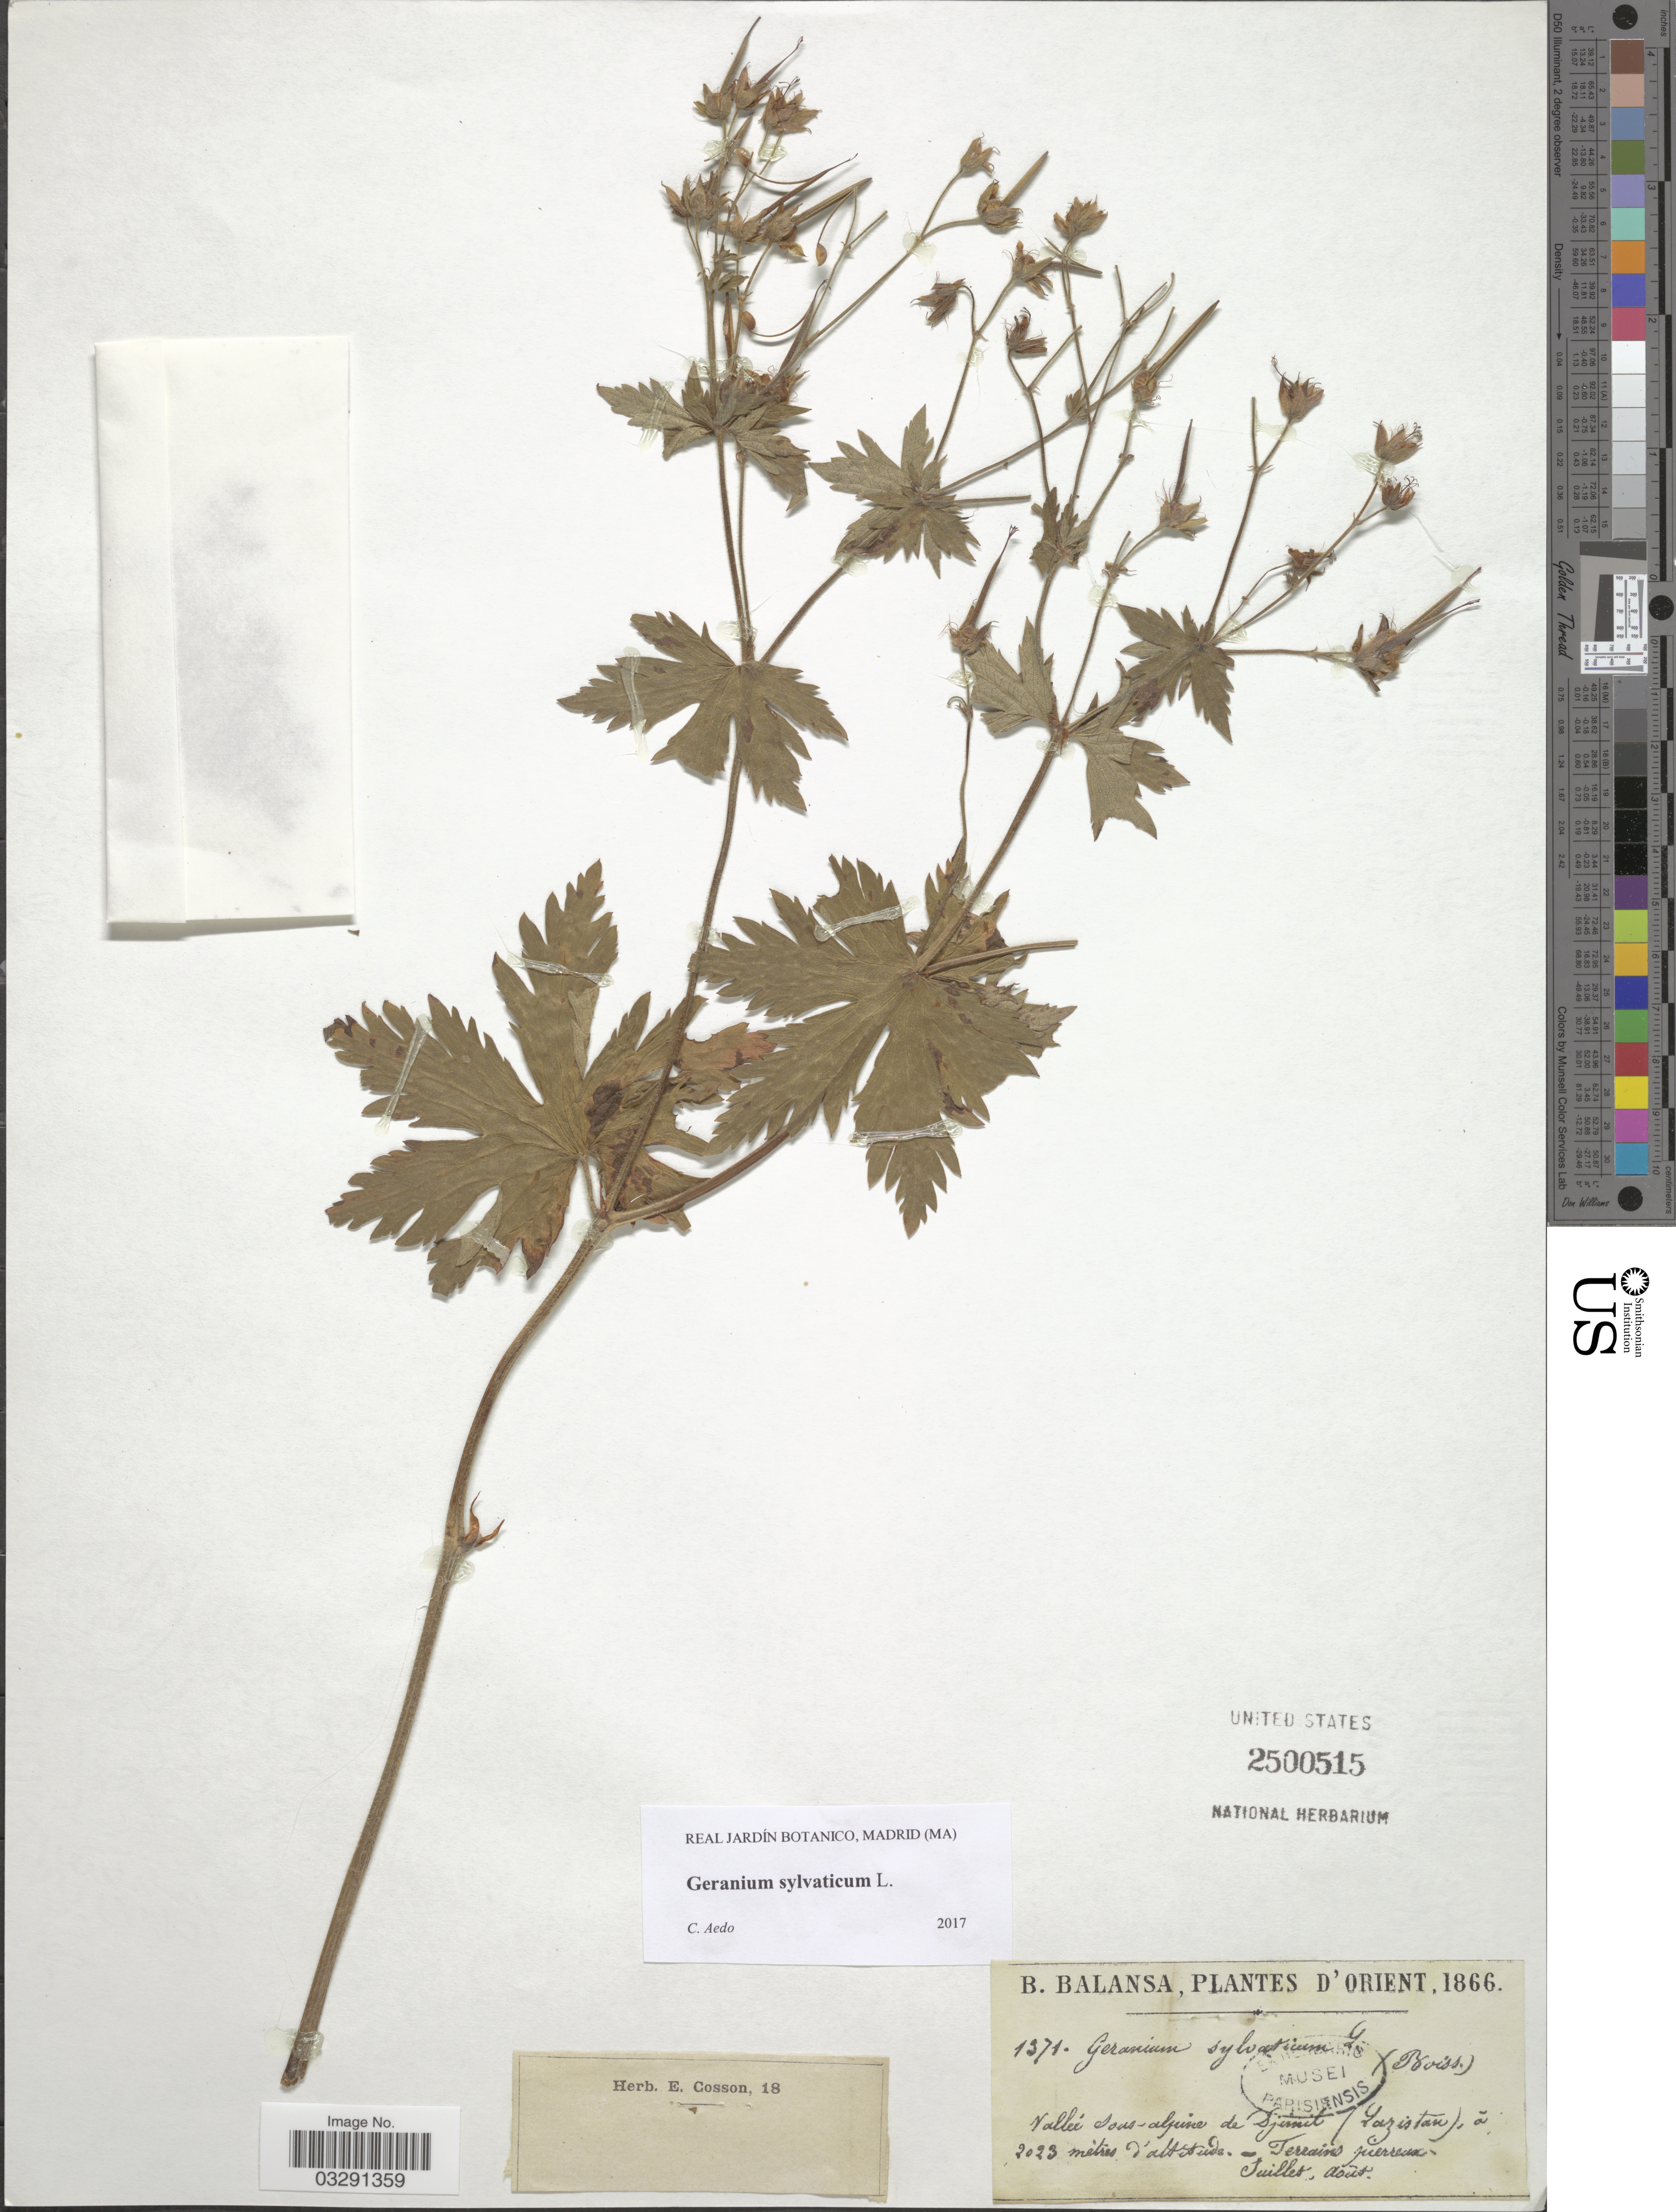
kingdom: Plantae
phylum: Tracheophyta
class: Magnoliopsida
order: Geraniales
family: Geraniaceae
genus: Geranium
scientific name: Geranium sylvaticum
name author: L.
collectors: B. Balansa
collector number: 1371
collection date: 1866-07/1866-08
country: Turkey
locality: D'Orient, Vallée sous-alpine de Djimil (Lazistan).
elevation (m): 2023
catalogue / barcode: US 2500515